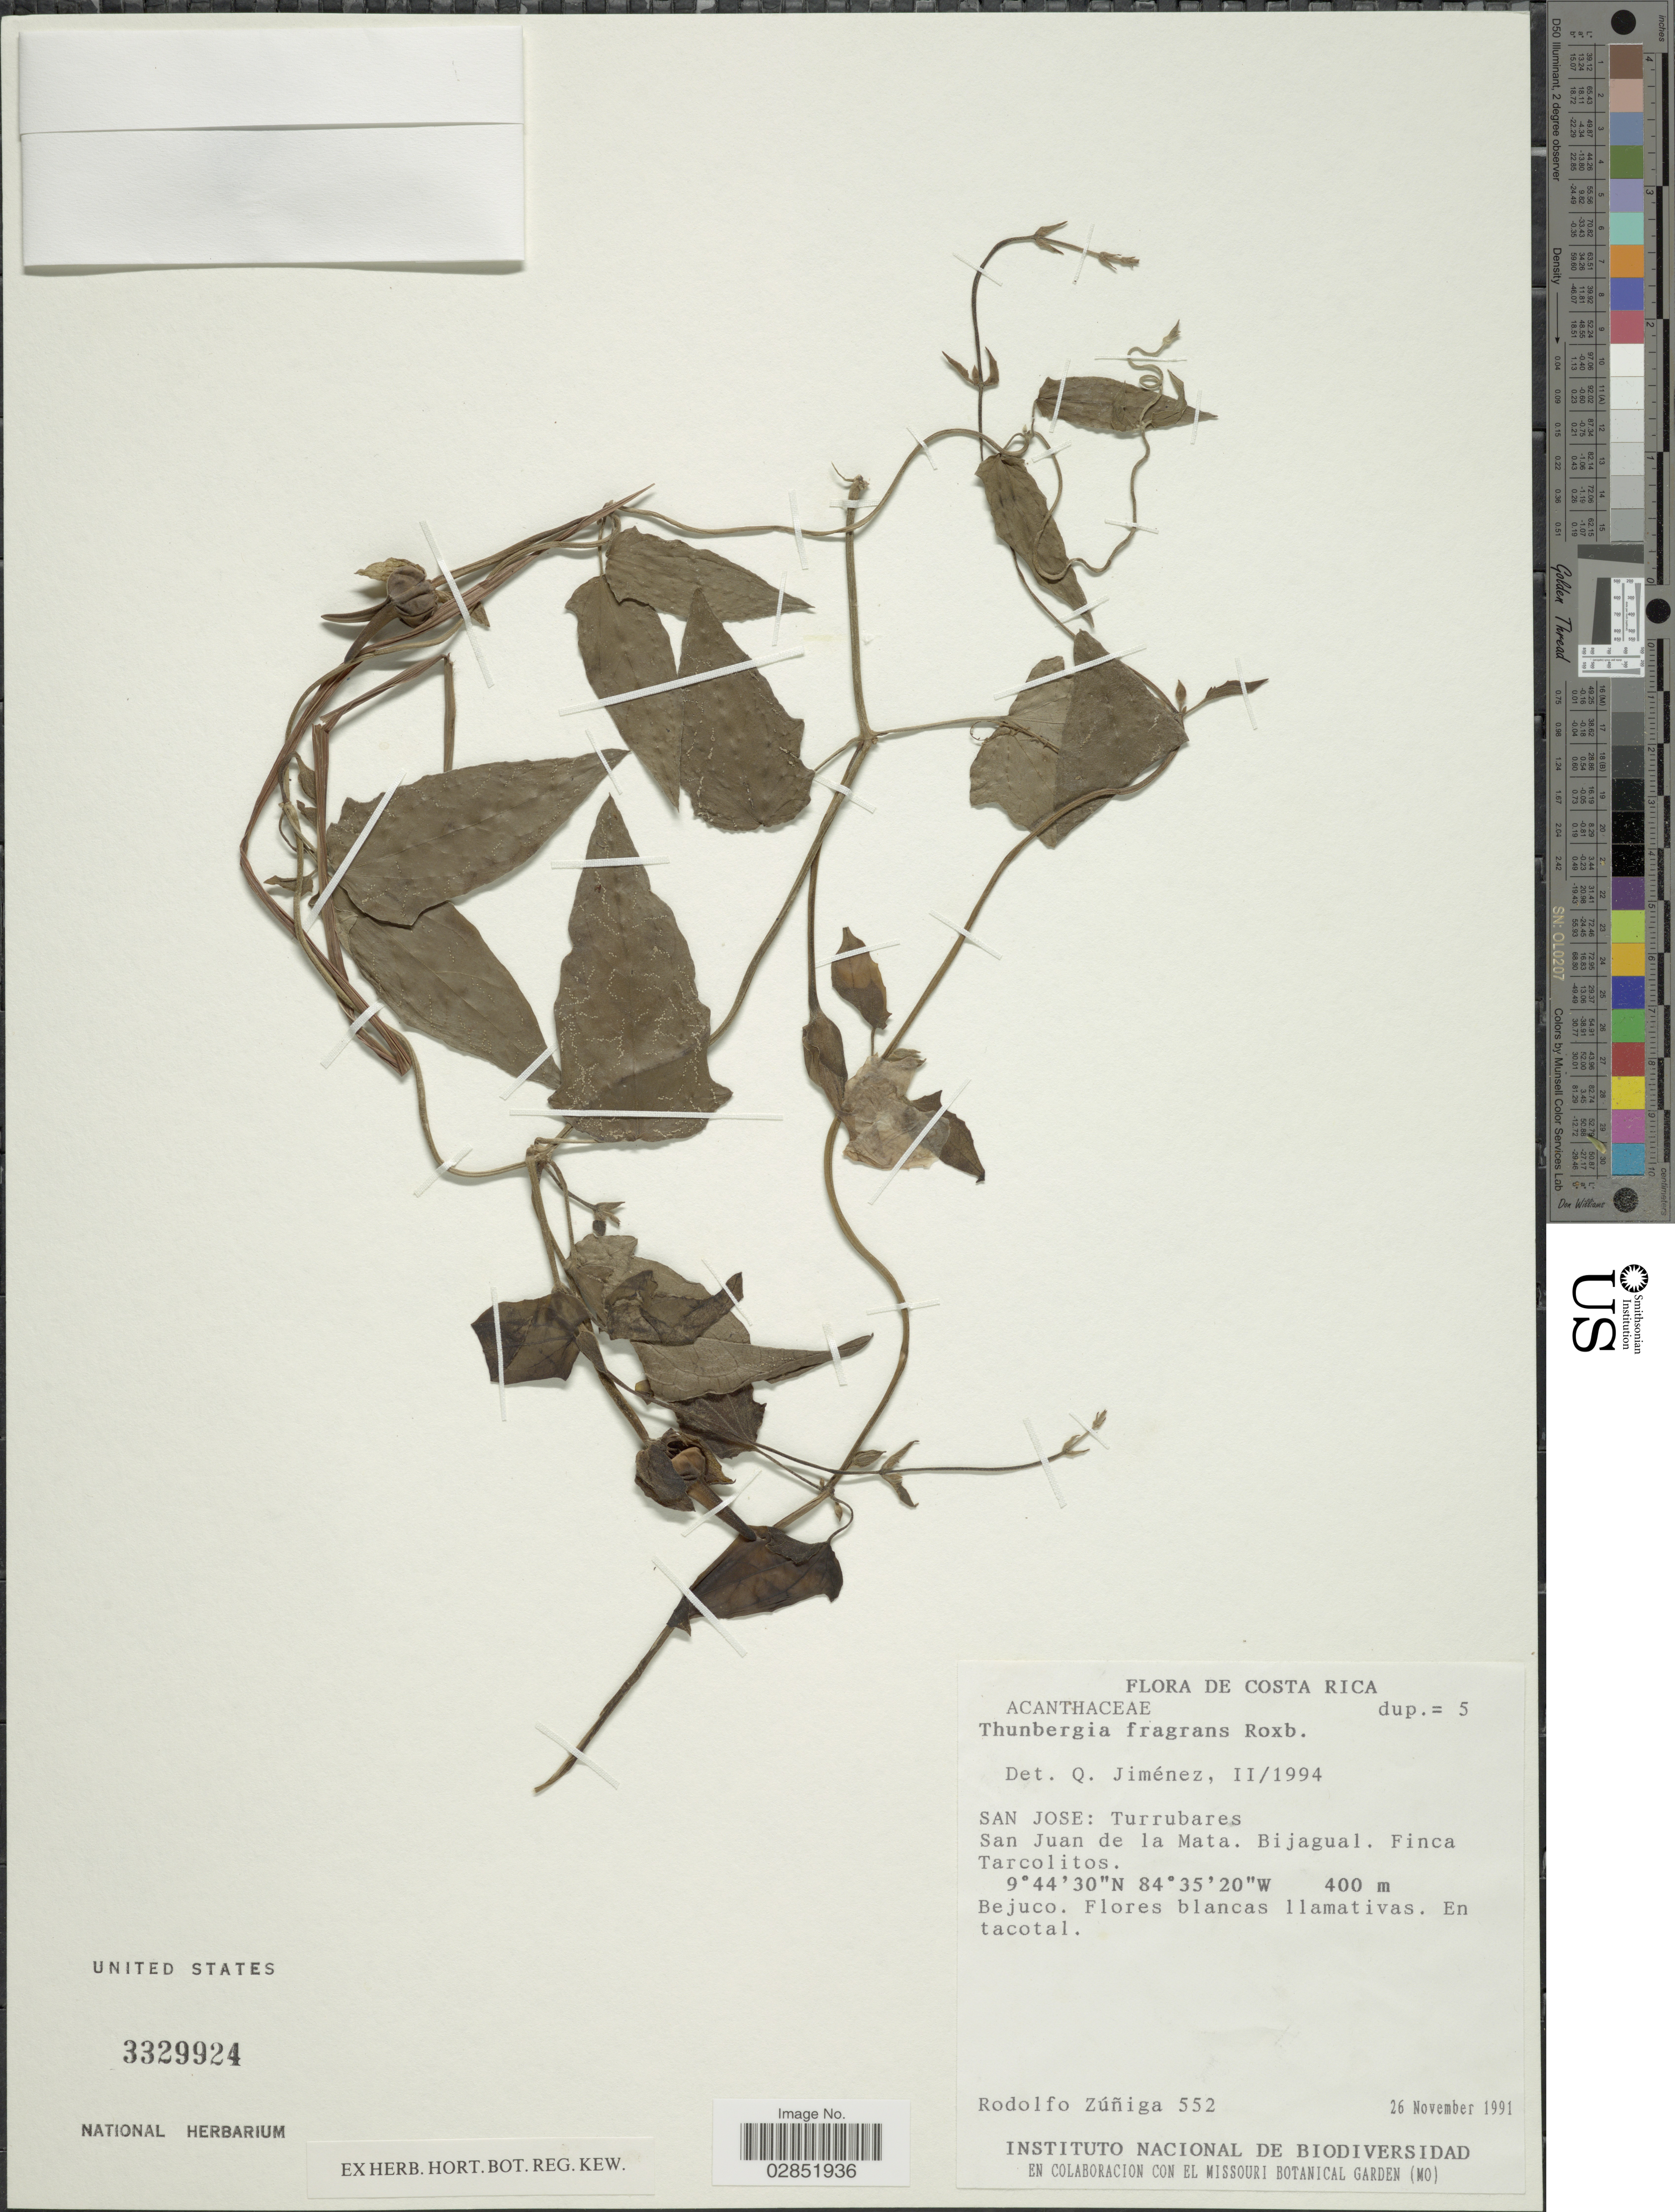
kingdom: Plantae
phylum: Tracheophyta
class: Magnoliopsida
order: Lamiales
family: Acanthaceae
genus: Thunbergia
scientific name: Thunbergia fragrans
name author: Roxb.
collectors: R. Zúñiga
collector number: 552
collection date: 1991-11-26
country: Costa Rica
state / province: San José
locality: Turrubares. San Juan de la Mata. Bijagual. Finca Tarcolitos.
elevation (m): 400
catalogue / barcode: US 3329924